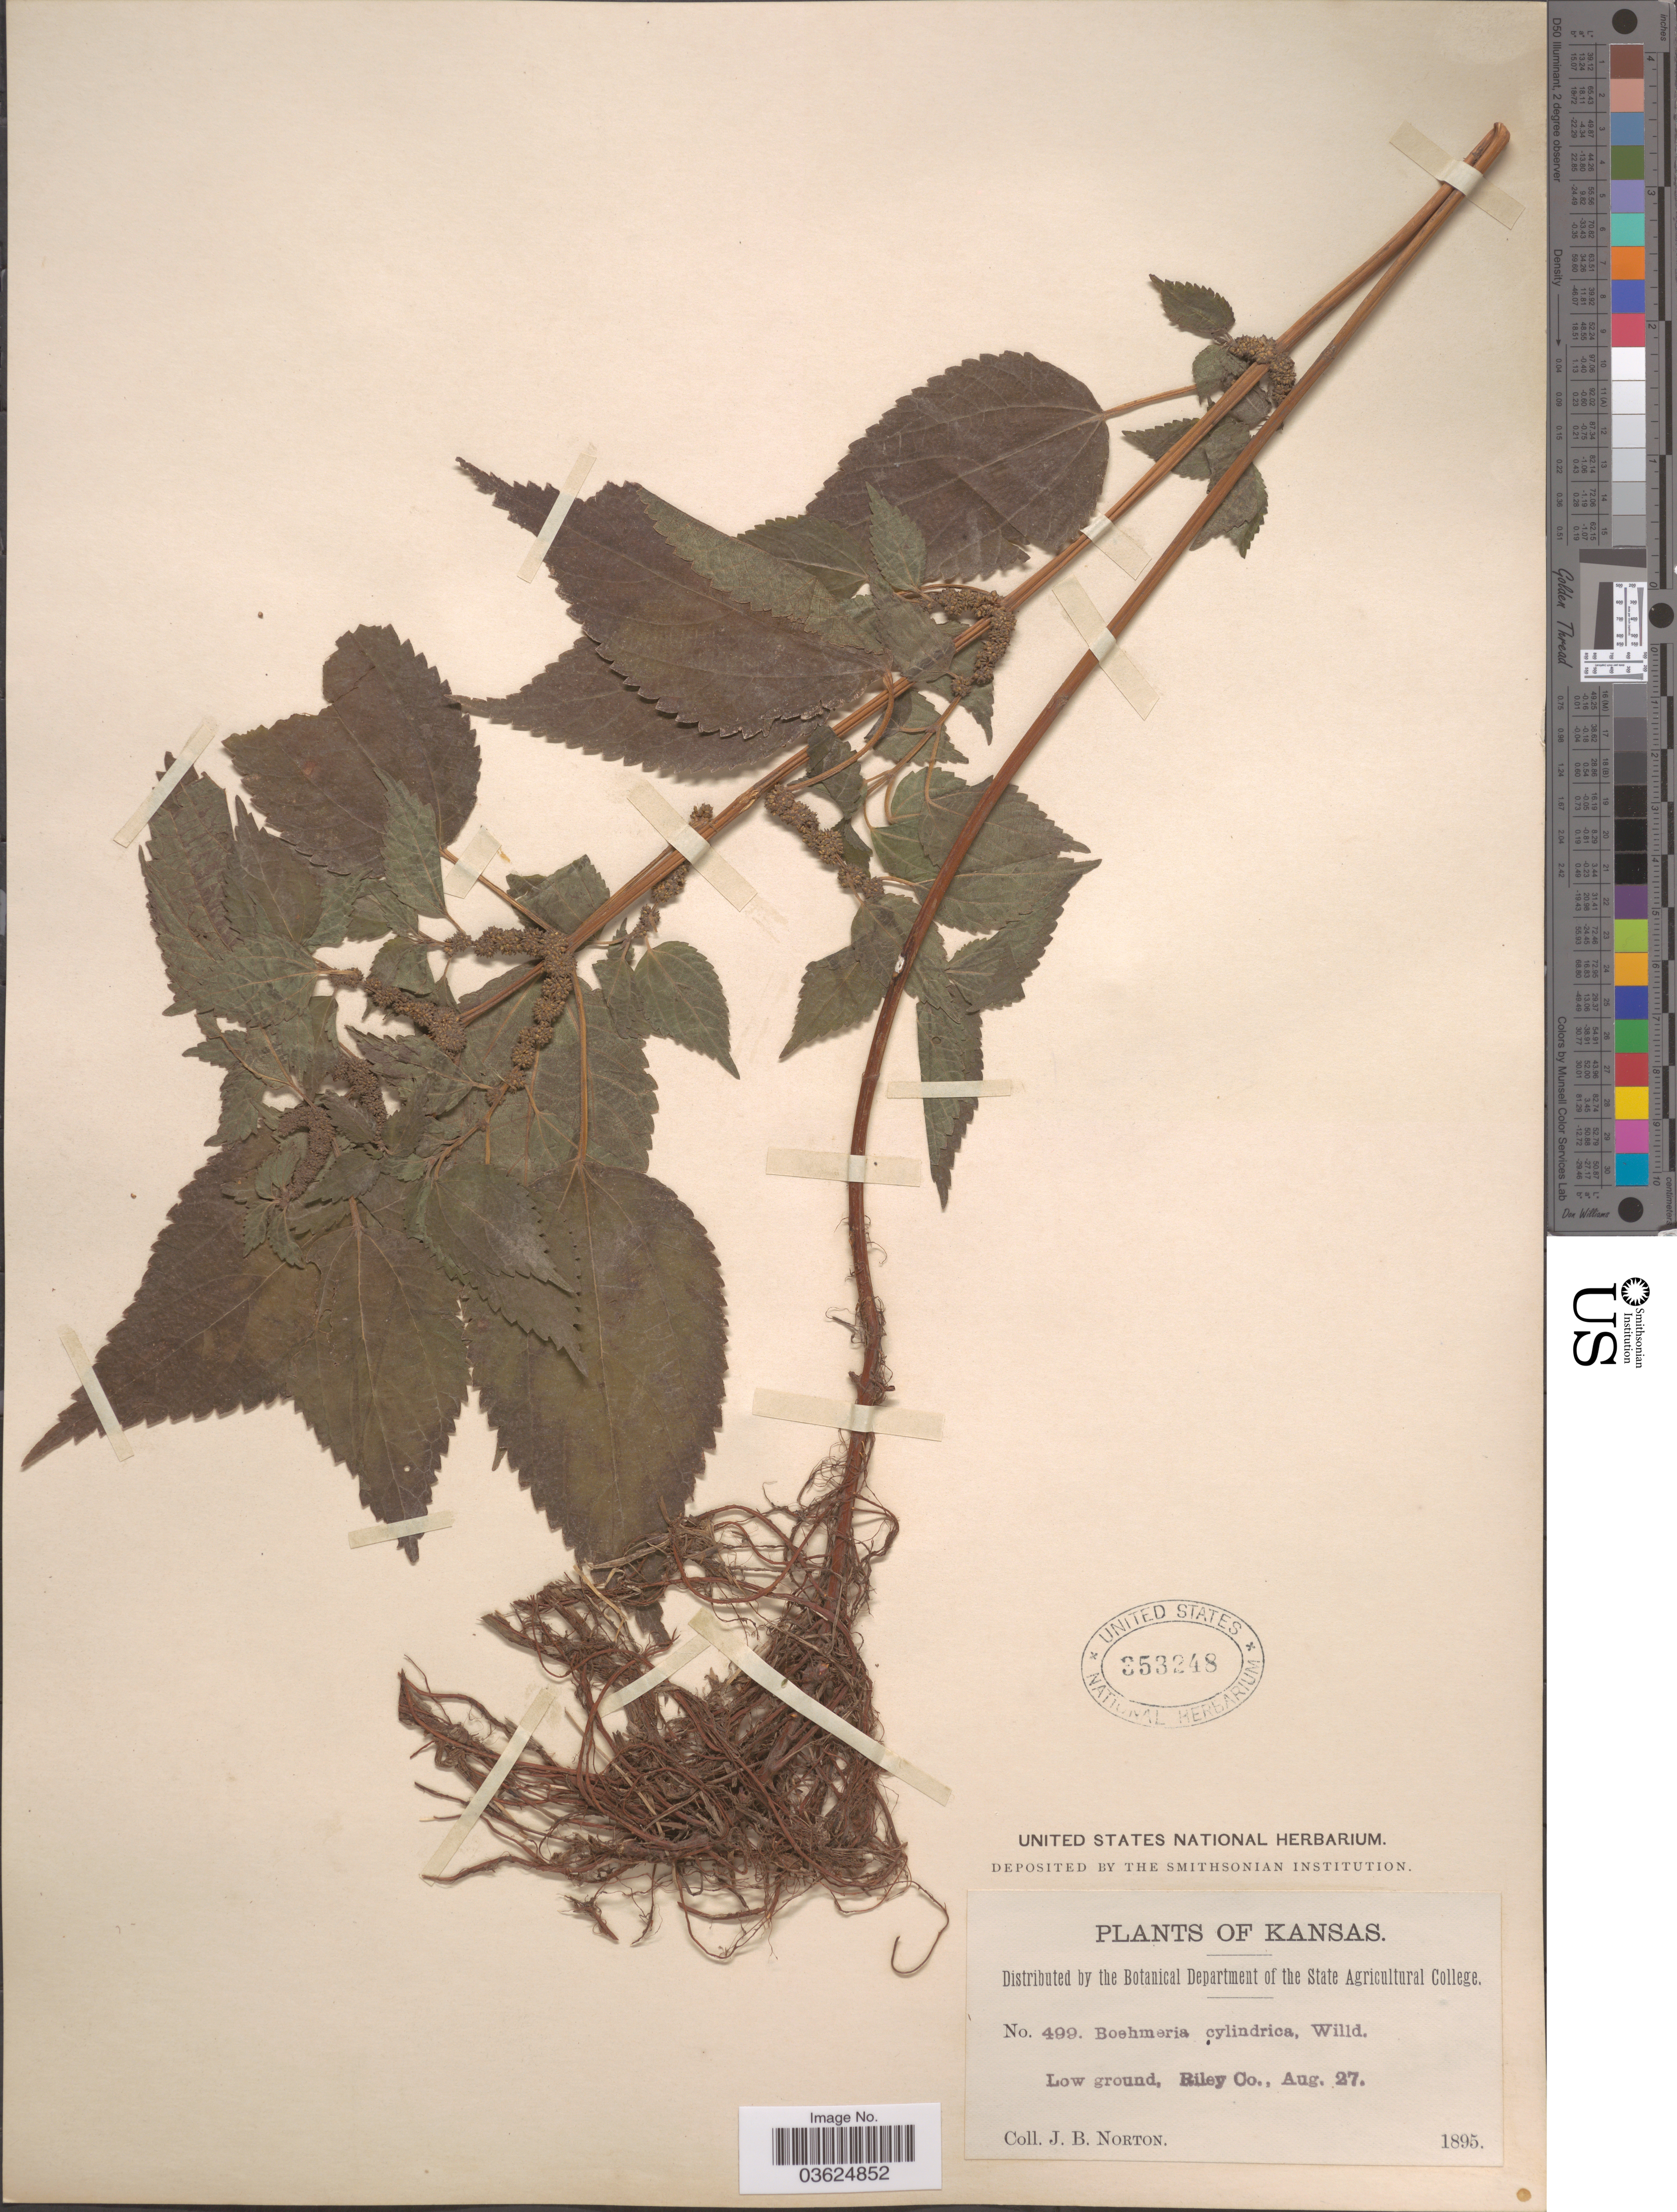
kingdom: Plantae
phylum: Tracheophyta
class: Magnoliopsida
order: Rosales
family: Urticaceae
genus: Boehmeria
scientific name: Boehmeria cylindrica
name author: (L.) Sw.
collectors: J. B. Norton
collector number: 499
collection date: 1895-08-27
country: United States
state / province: Kansas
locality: Riley Co.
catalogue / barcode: US 353248